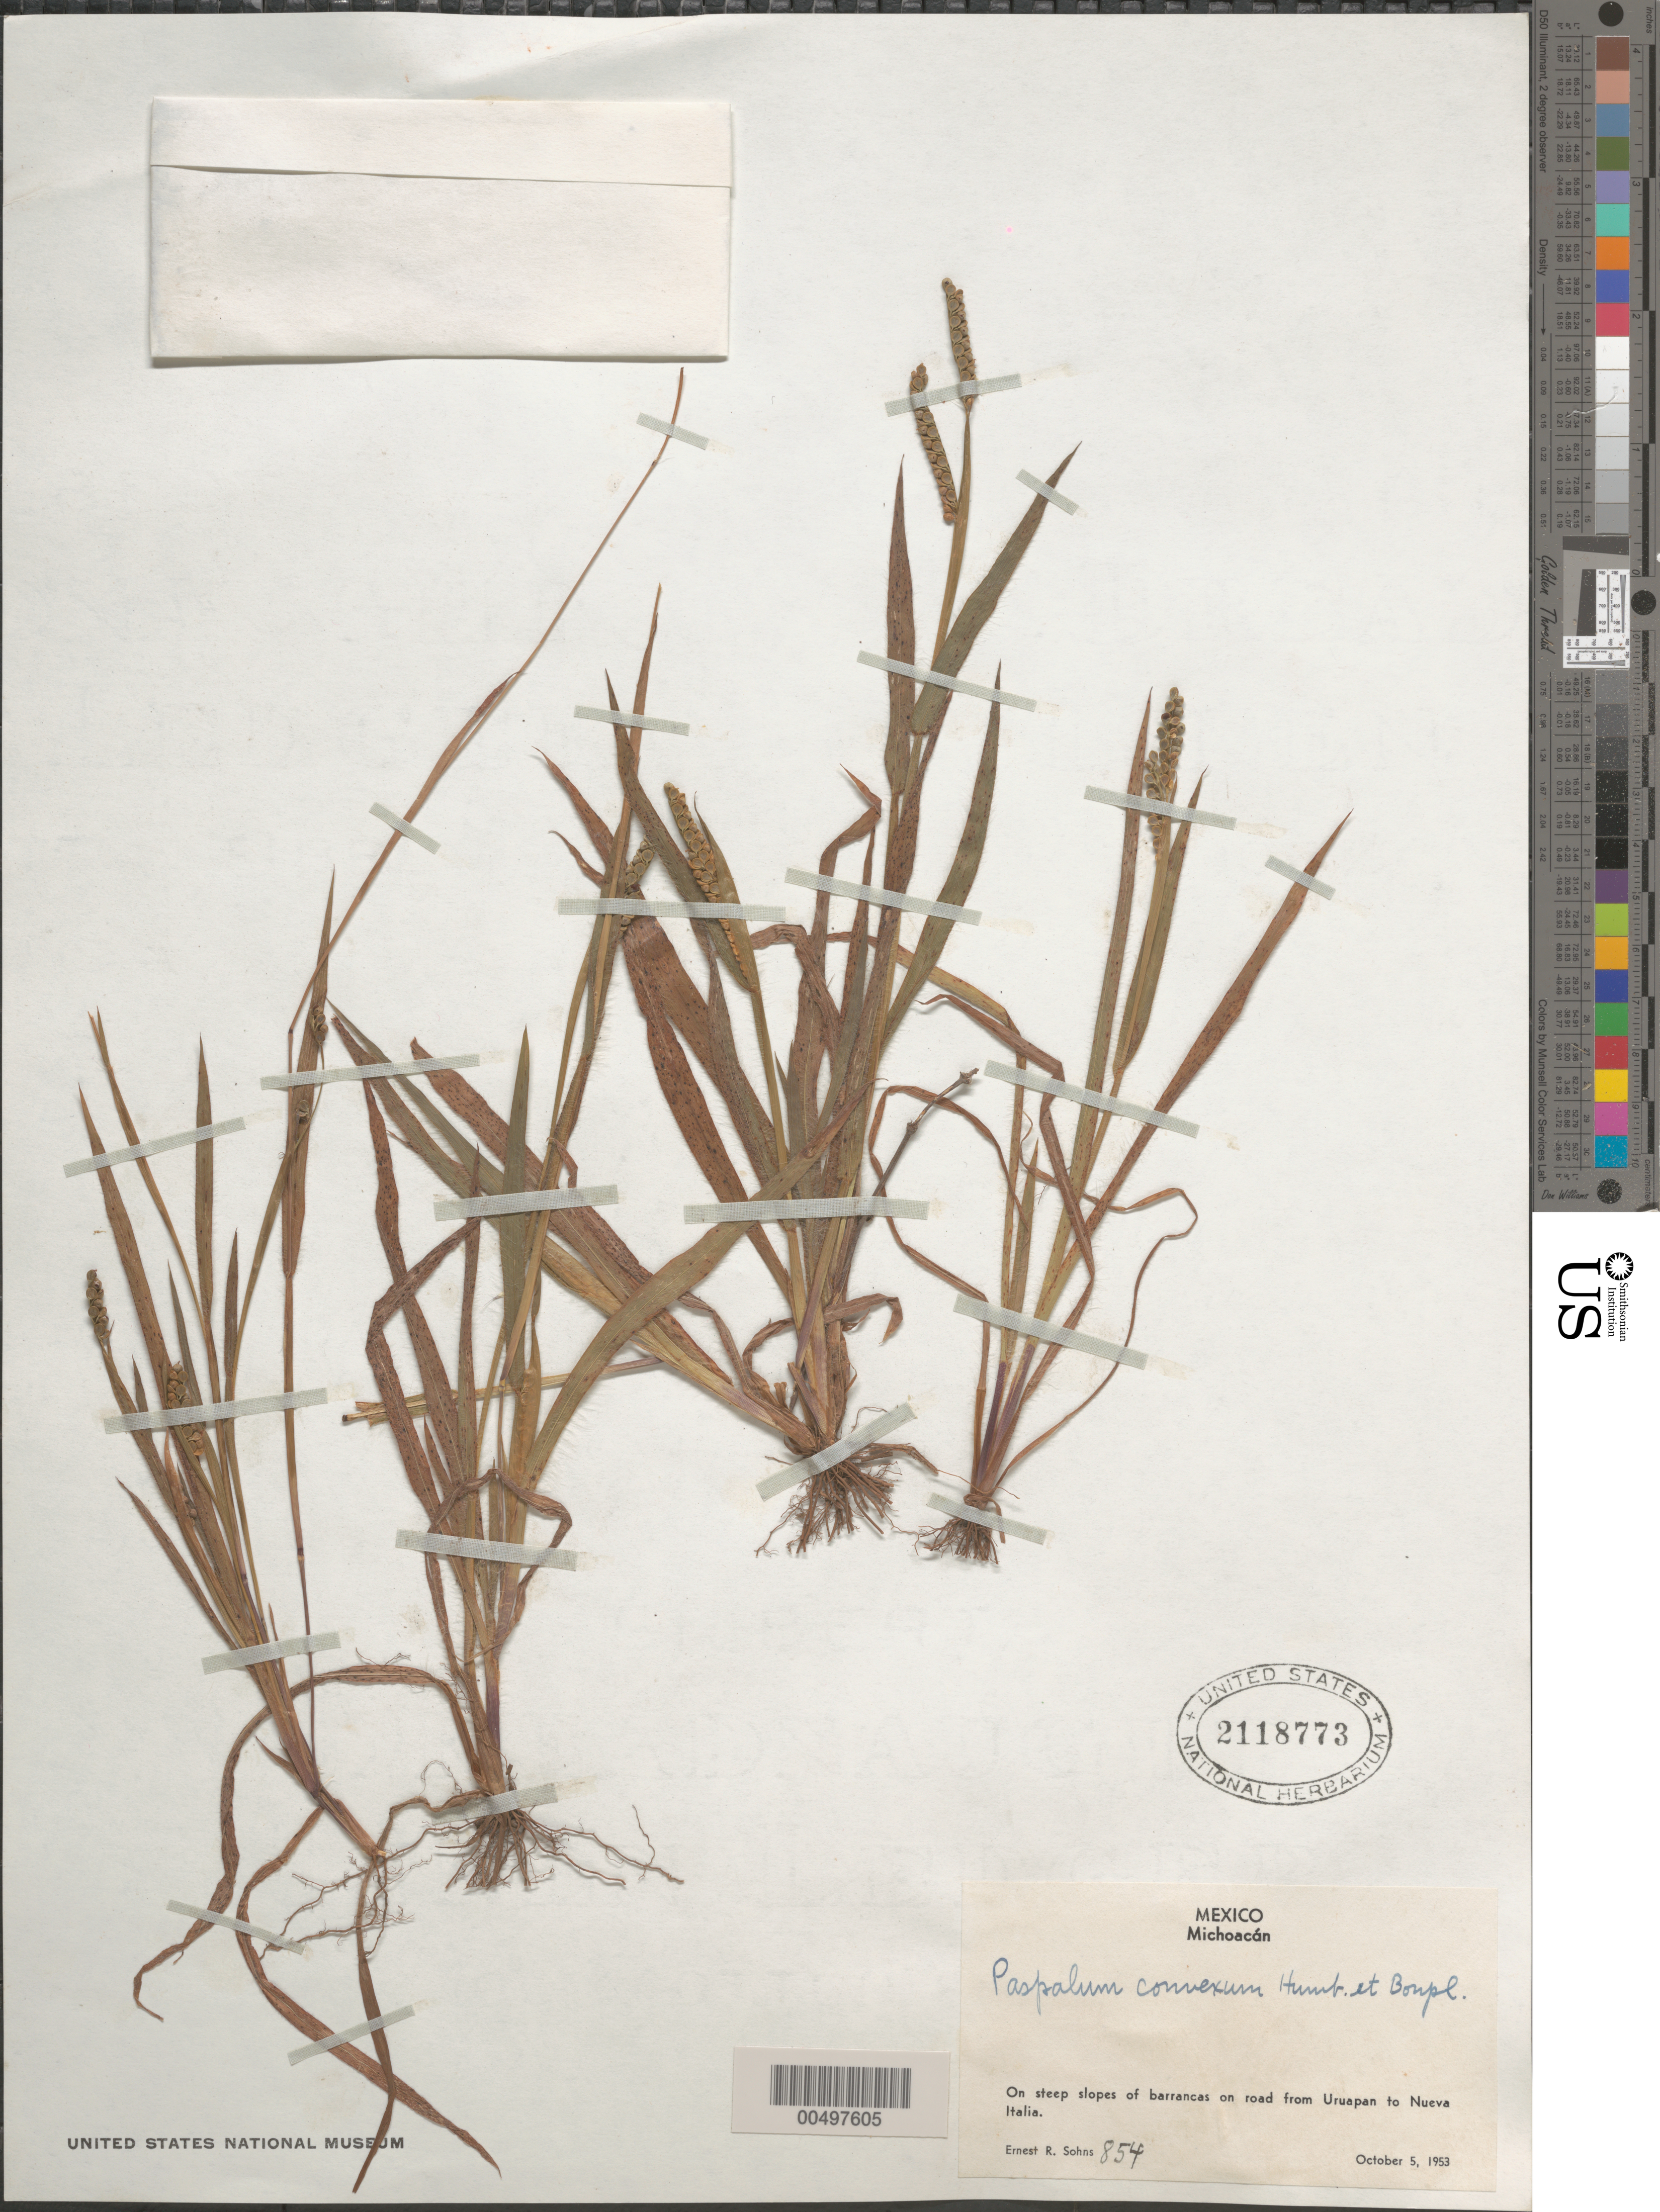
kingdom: Plantae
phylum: Tracheophyta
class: Liliopsida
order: Poales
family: Poaceae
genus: Paspalum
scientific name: Paspalum convexum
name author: Humb. & Bonpl. ex Flüggé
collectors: E. R. Sohns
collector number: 854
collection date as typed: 5 Oct 1953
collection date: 1953-10-05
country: Mexico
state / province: Michoacán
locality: On rd from Uruapan to Nueva Italia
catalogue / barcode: US 2118773